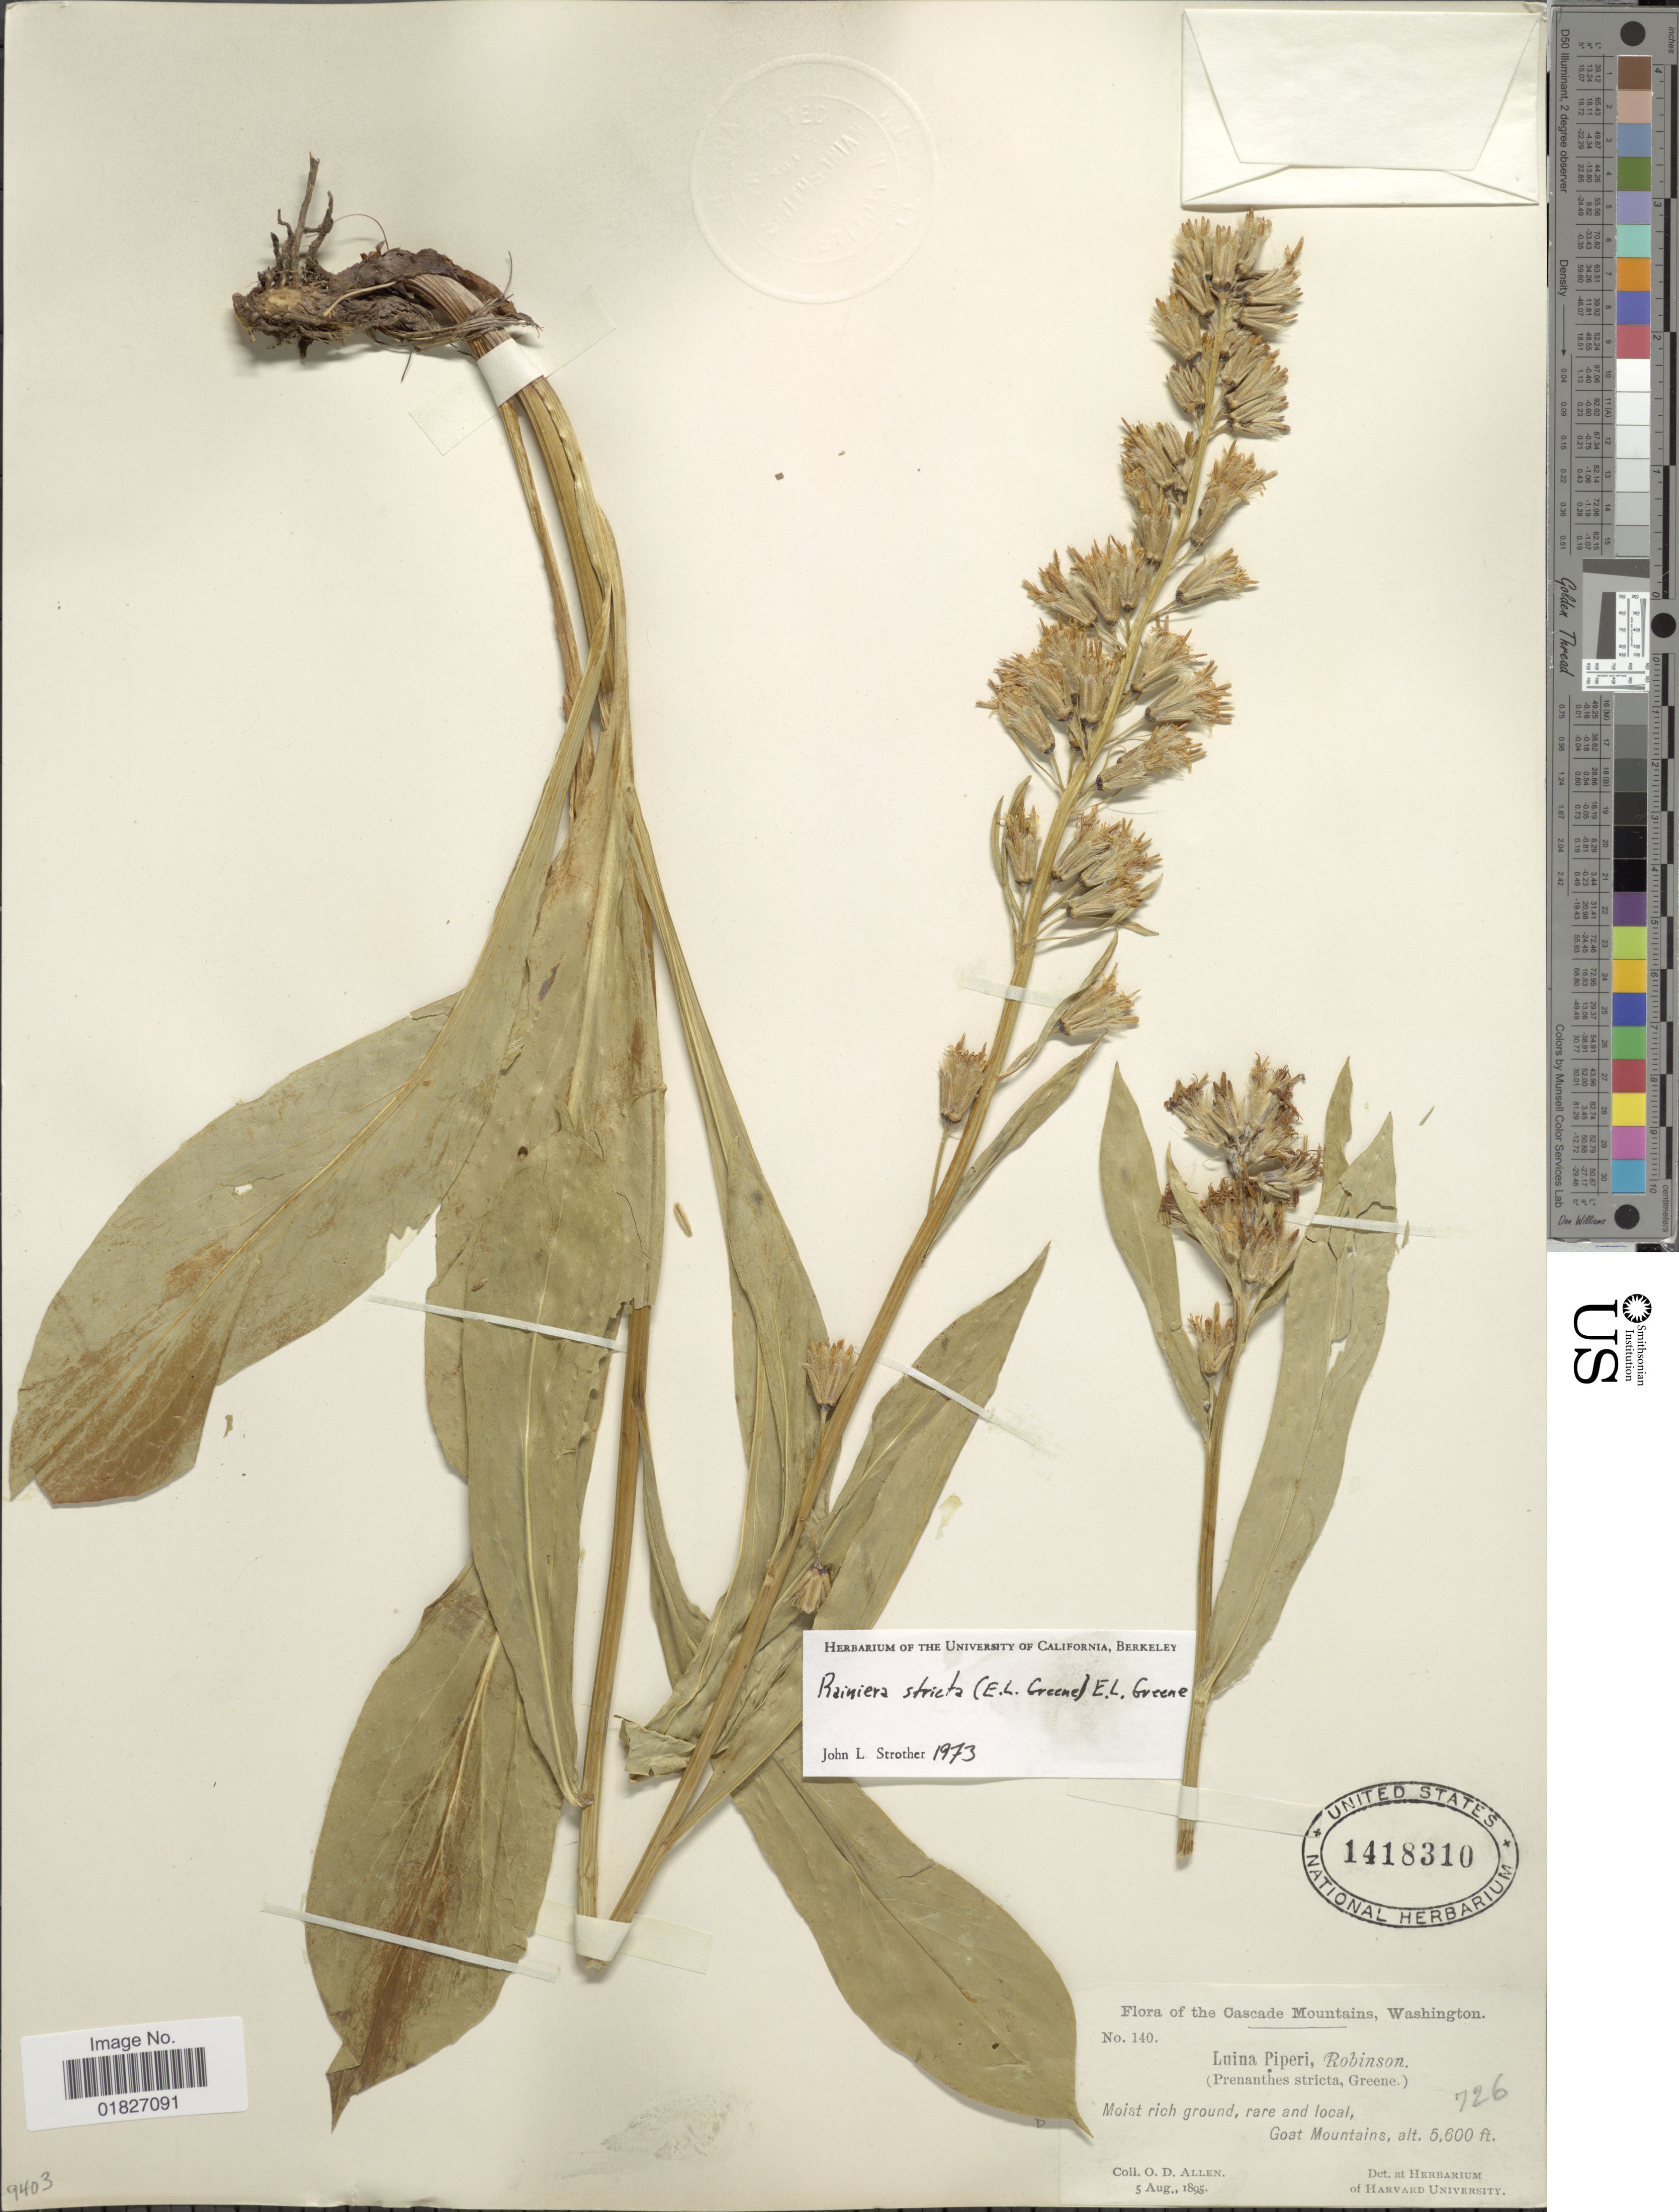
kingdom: Plantae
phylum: Tracheophyta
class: Magnoliopsida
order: Asterales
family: Asteraceae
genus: Prenanthes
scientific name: Prenanthes stricta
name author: Greene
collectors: O. D. Allen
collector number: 140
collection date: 1895-08-05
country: United States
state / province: Washington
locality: Cascade Mountains, Goat Mountains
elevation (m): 1707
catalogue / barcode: US 1418310